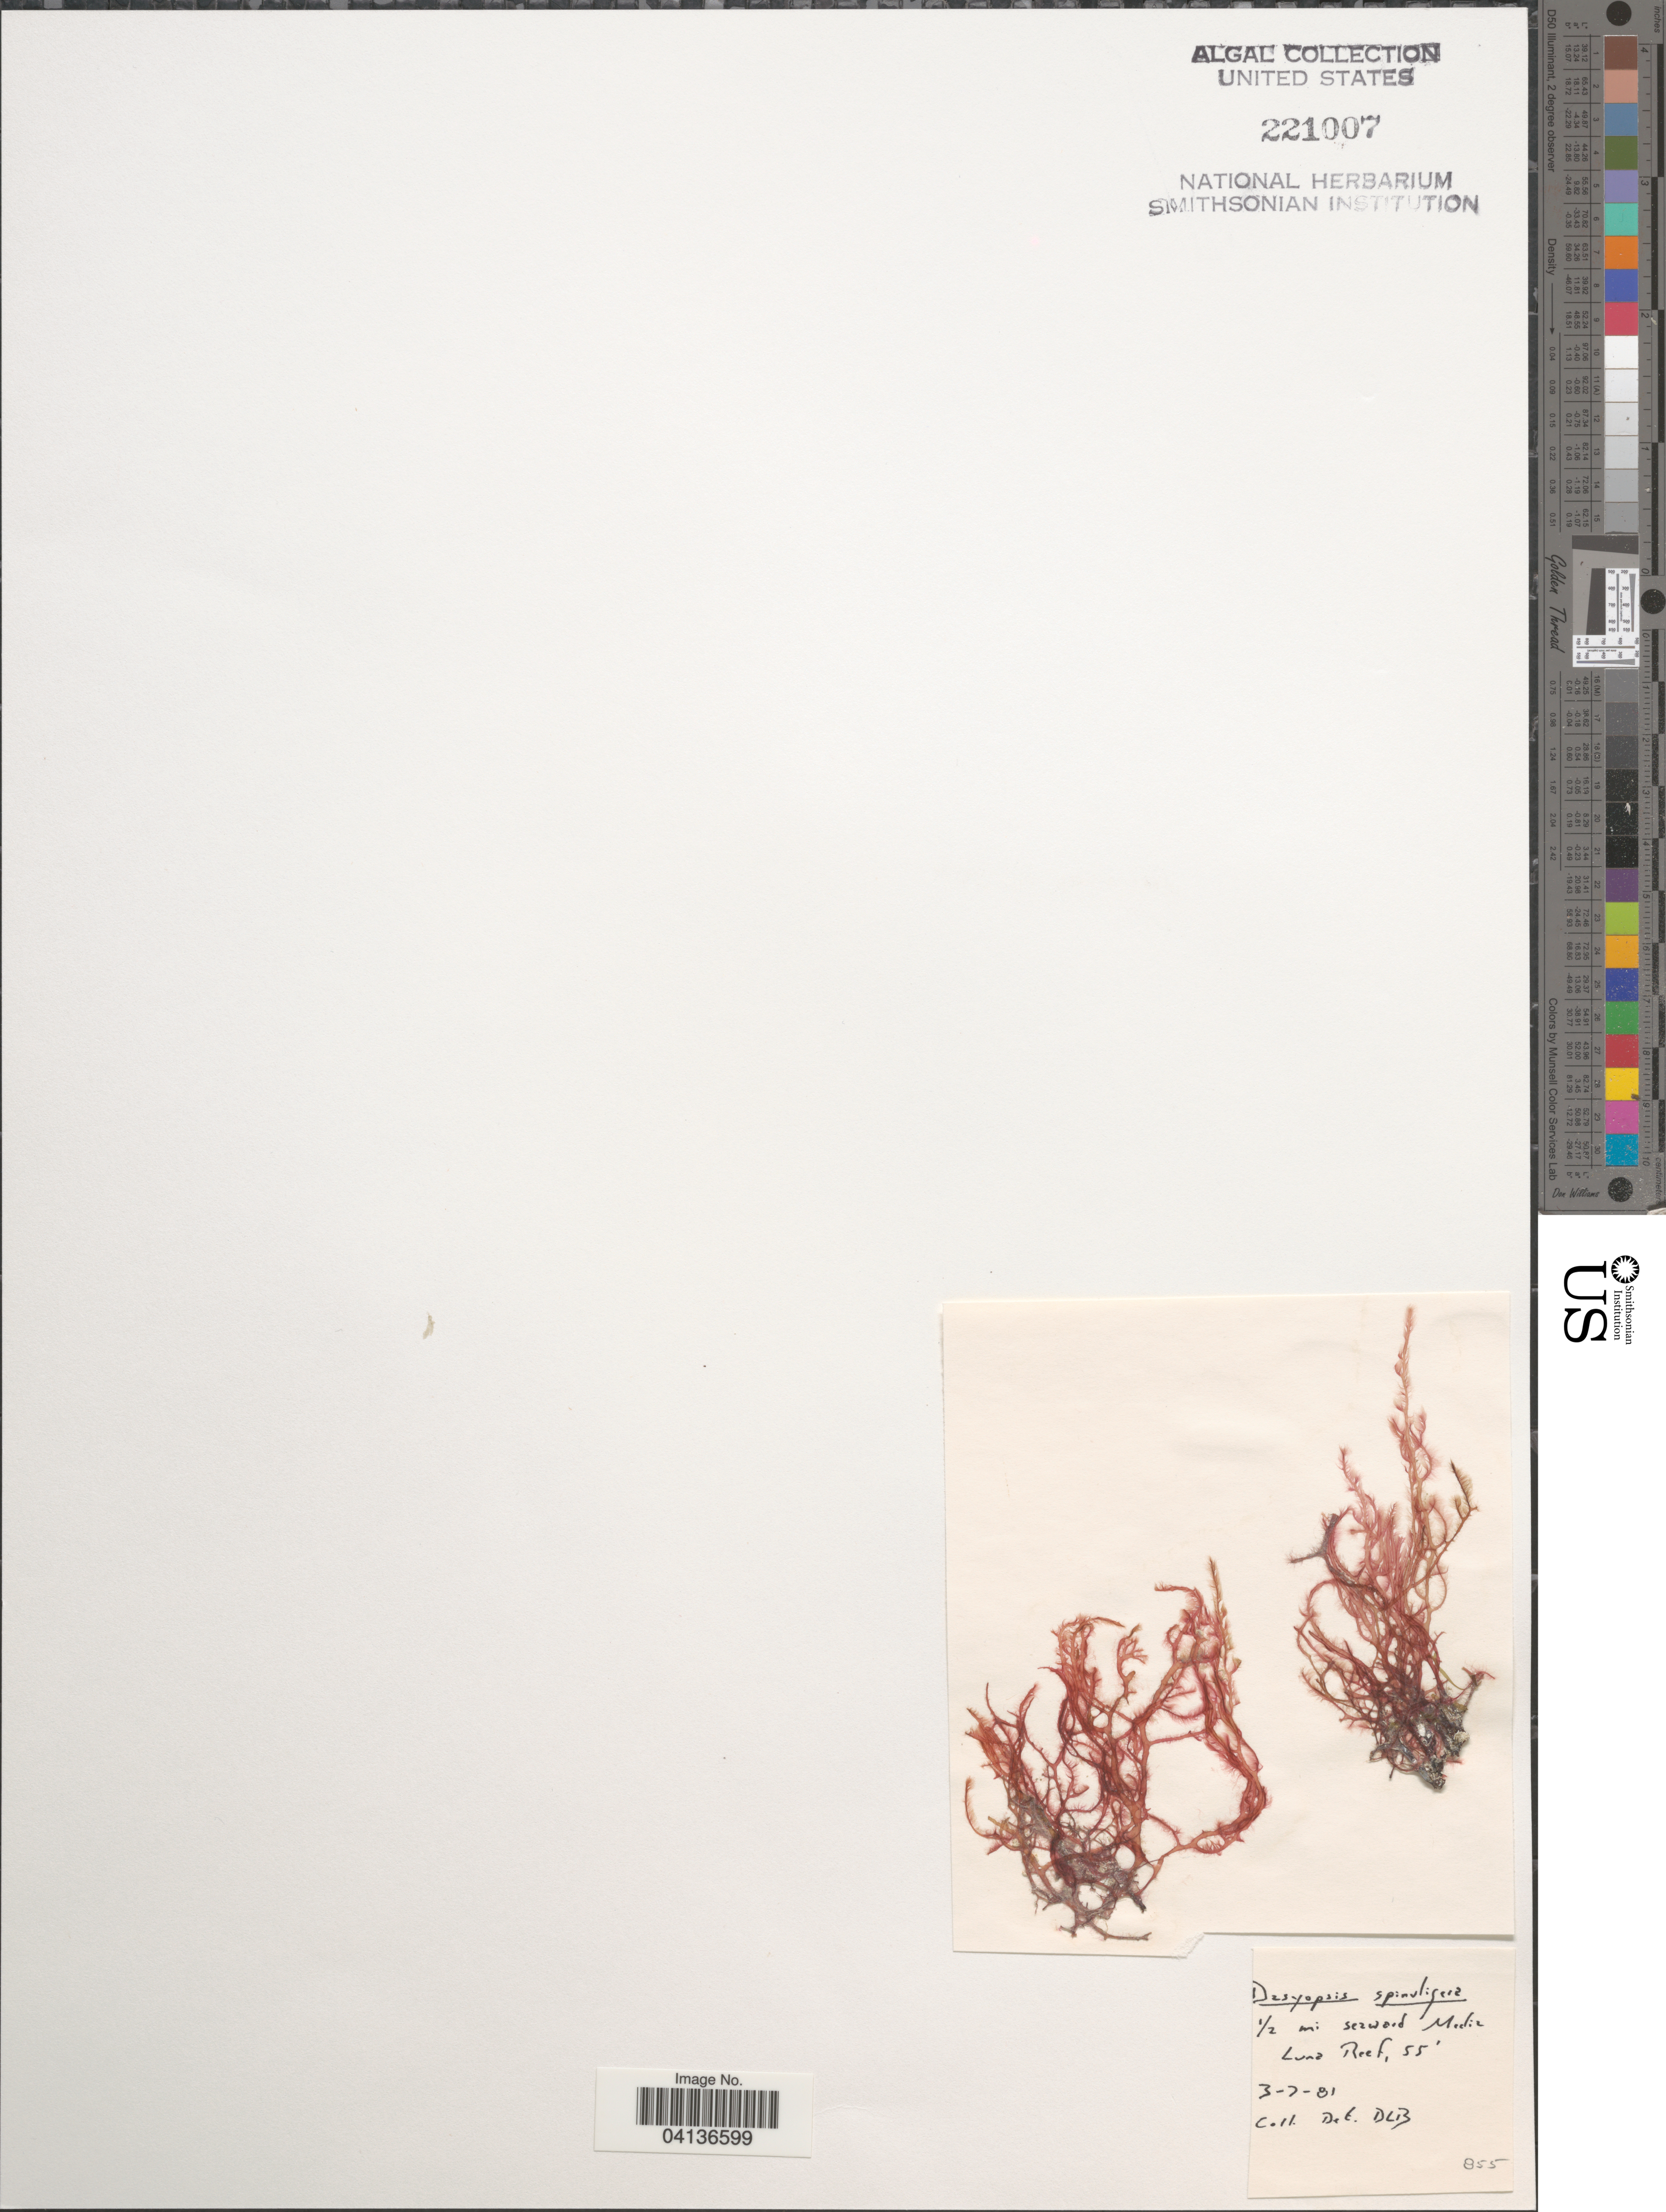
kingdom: Plantae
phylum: Rhodophyta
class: Florideophyceae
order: Ceramiales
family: Dasyaceae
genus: Dasya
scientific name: Dasya spinuligera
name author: Collins & Herv.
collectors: D. L. B.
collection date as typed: Transcribed d/m/y: 7/3/81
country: Puerto Rico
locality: ½ mi seaward Media Luna Reef.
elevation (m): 17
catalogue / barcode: US 221007